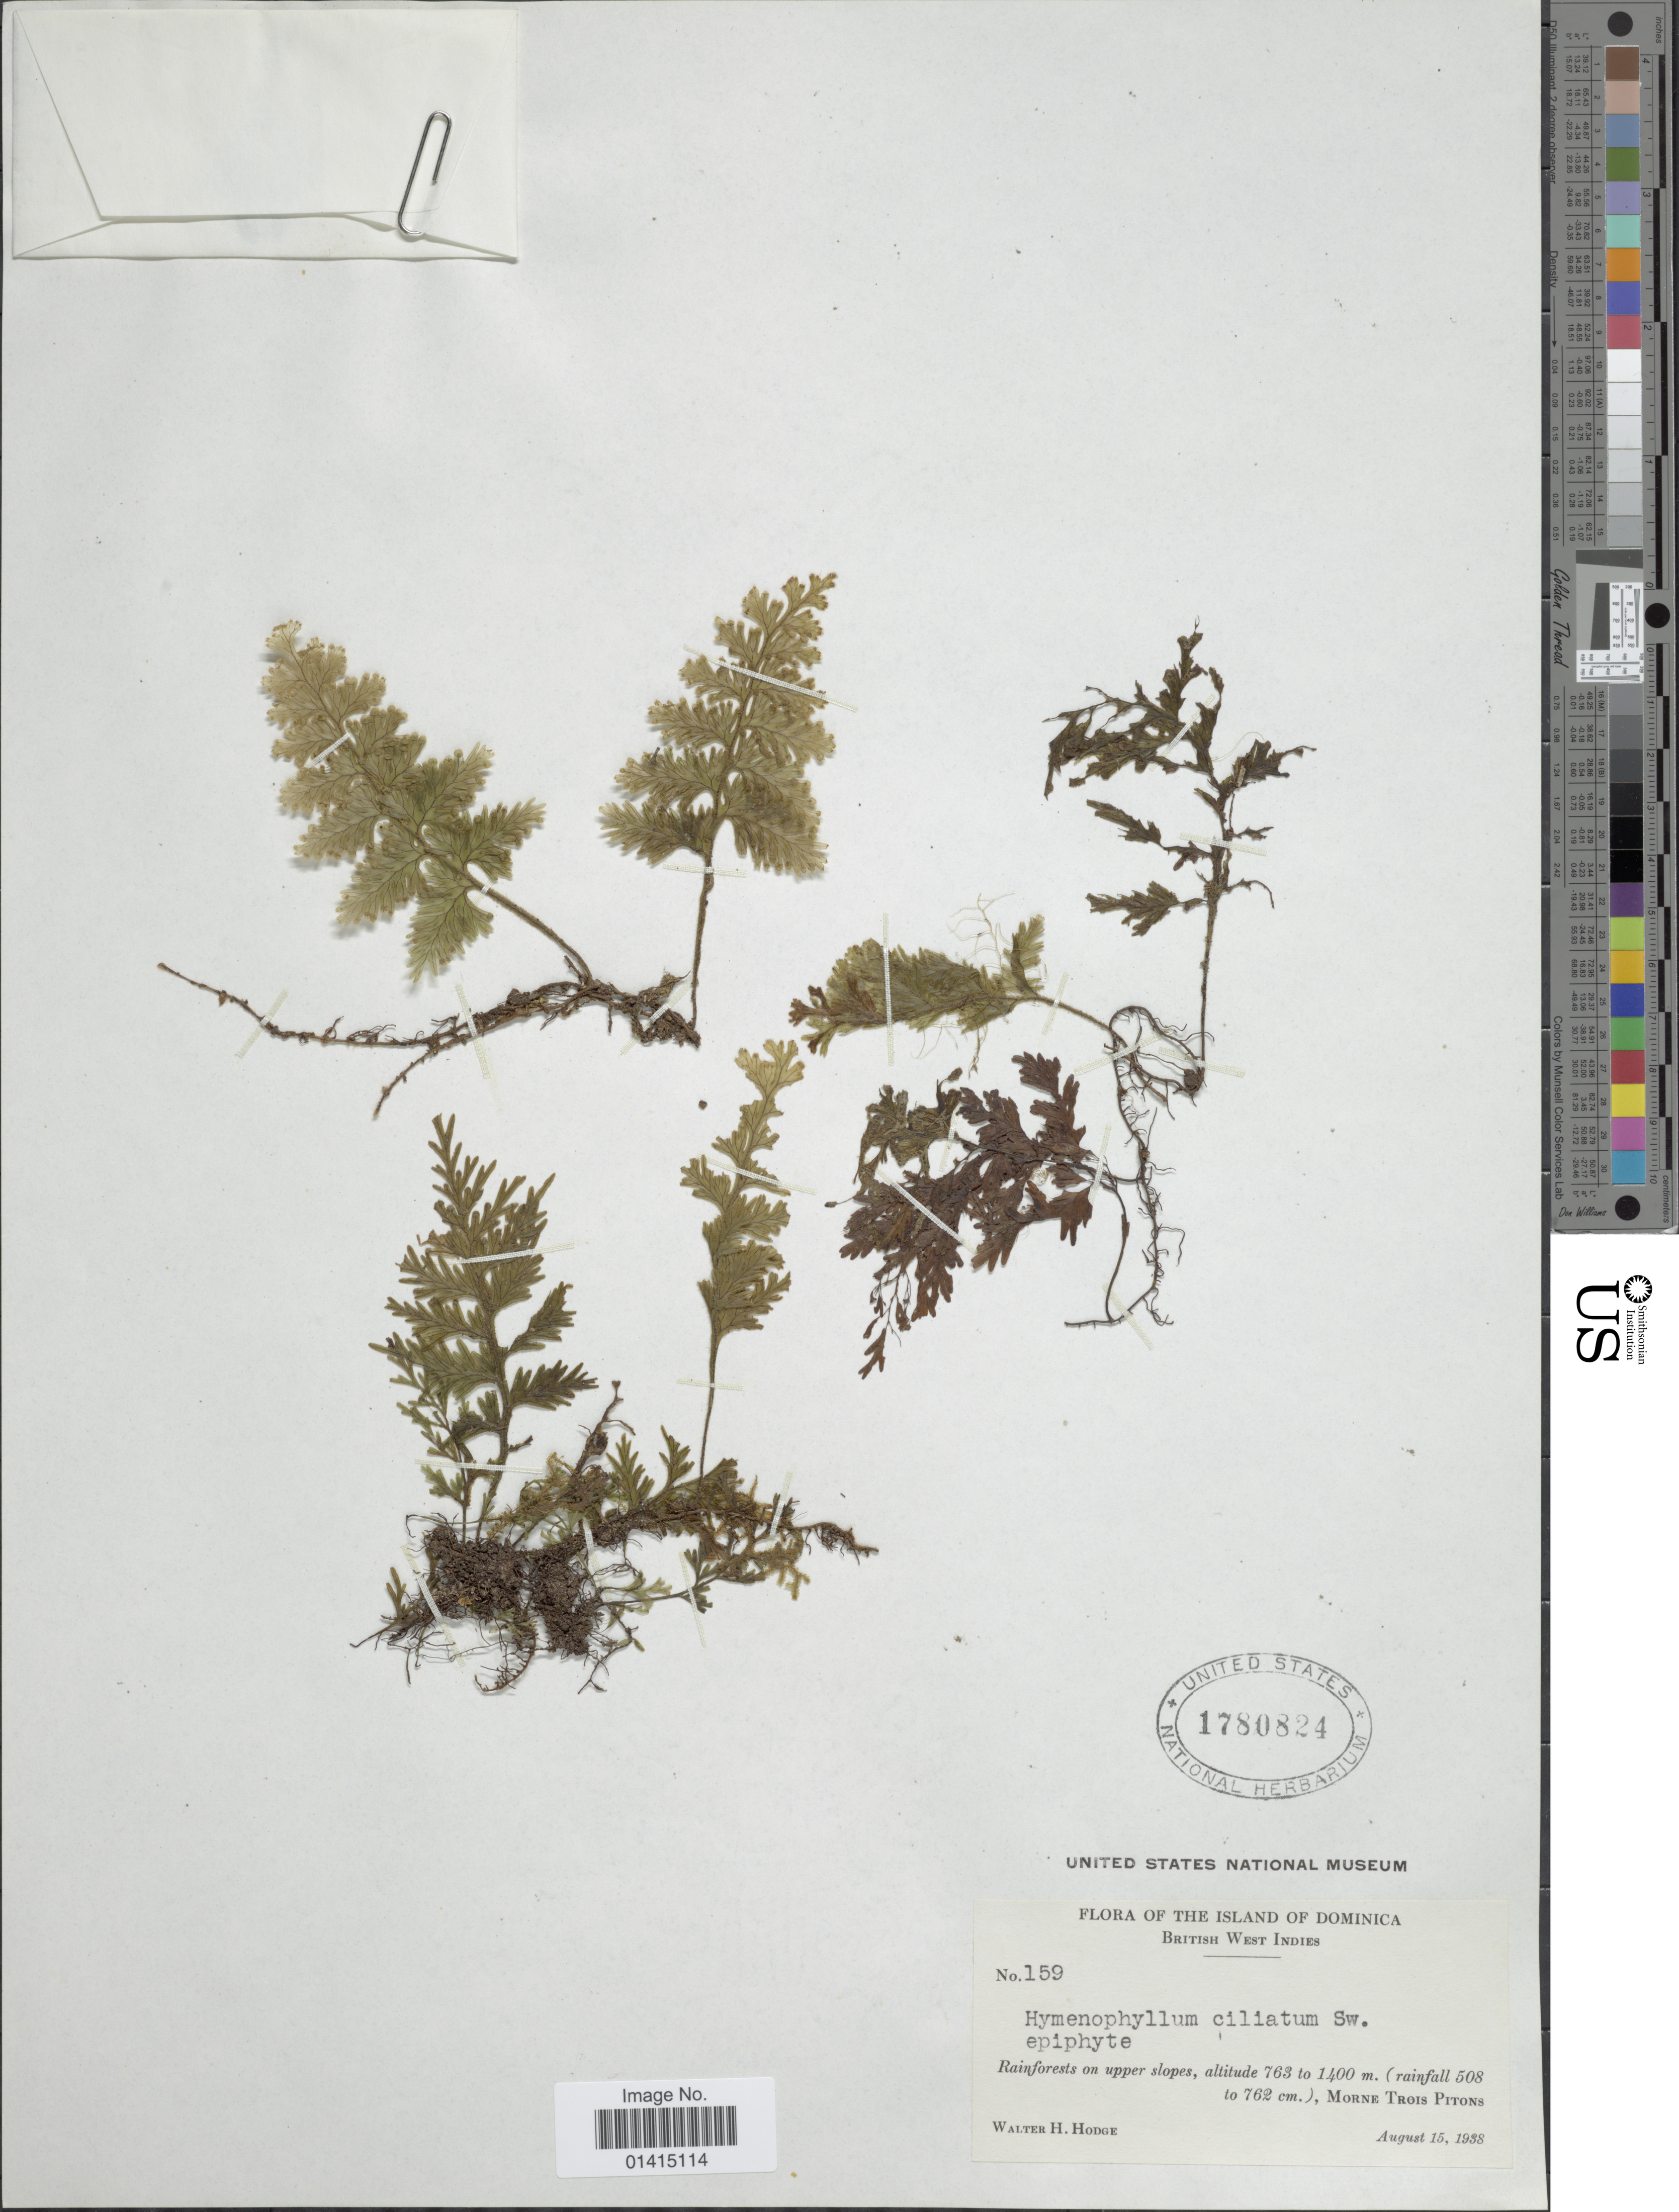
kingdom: Plantae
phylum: Tracheophyta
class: Polypodiopsida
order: Hymenophyllales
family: Hymenophyllaceae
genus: Hymenophyllum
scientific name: Hymenophyllum hirsutum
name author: (L.) Sw.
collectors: W. Hodge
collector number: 159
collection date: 1938-08-15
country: Dominica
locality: Island of Dominica, British West Indies, rainforest on upper slopes, Morne Trois Pitons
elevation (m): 763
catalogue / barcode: US 1780824